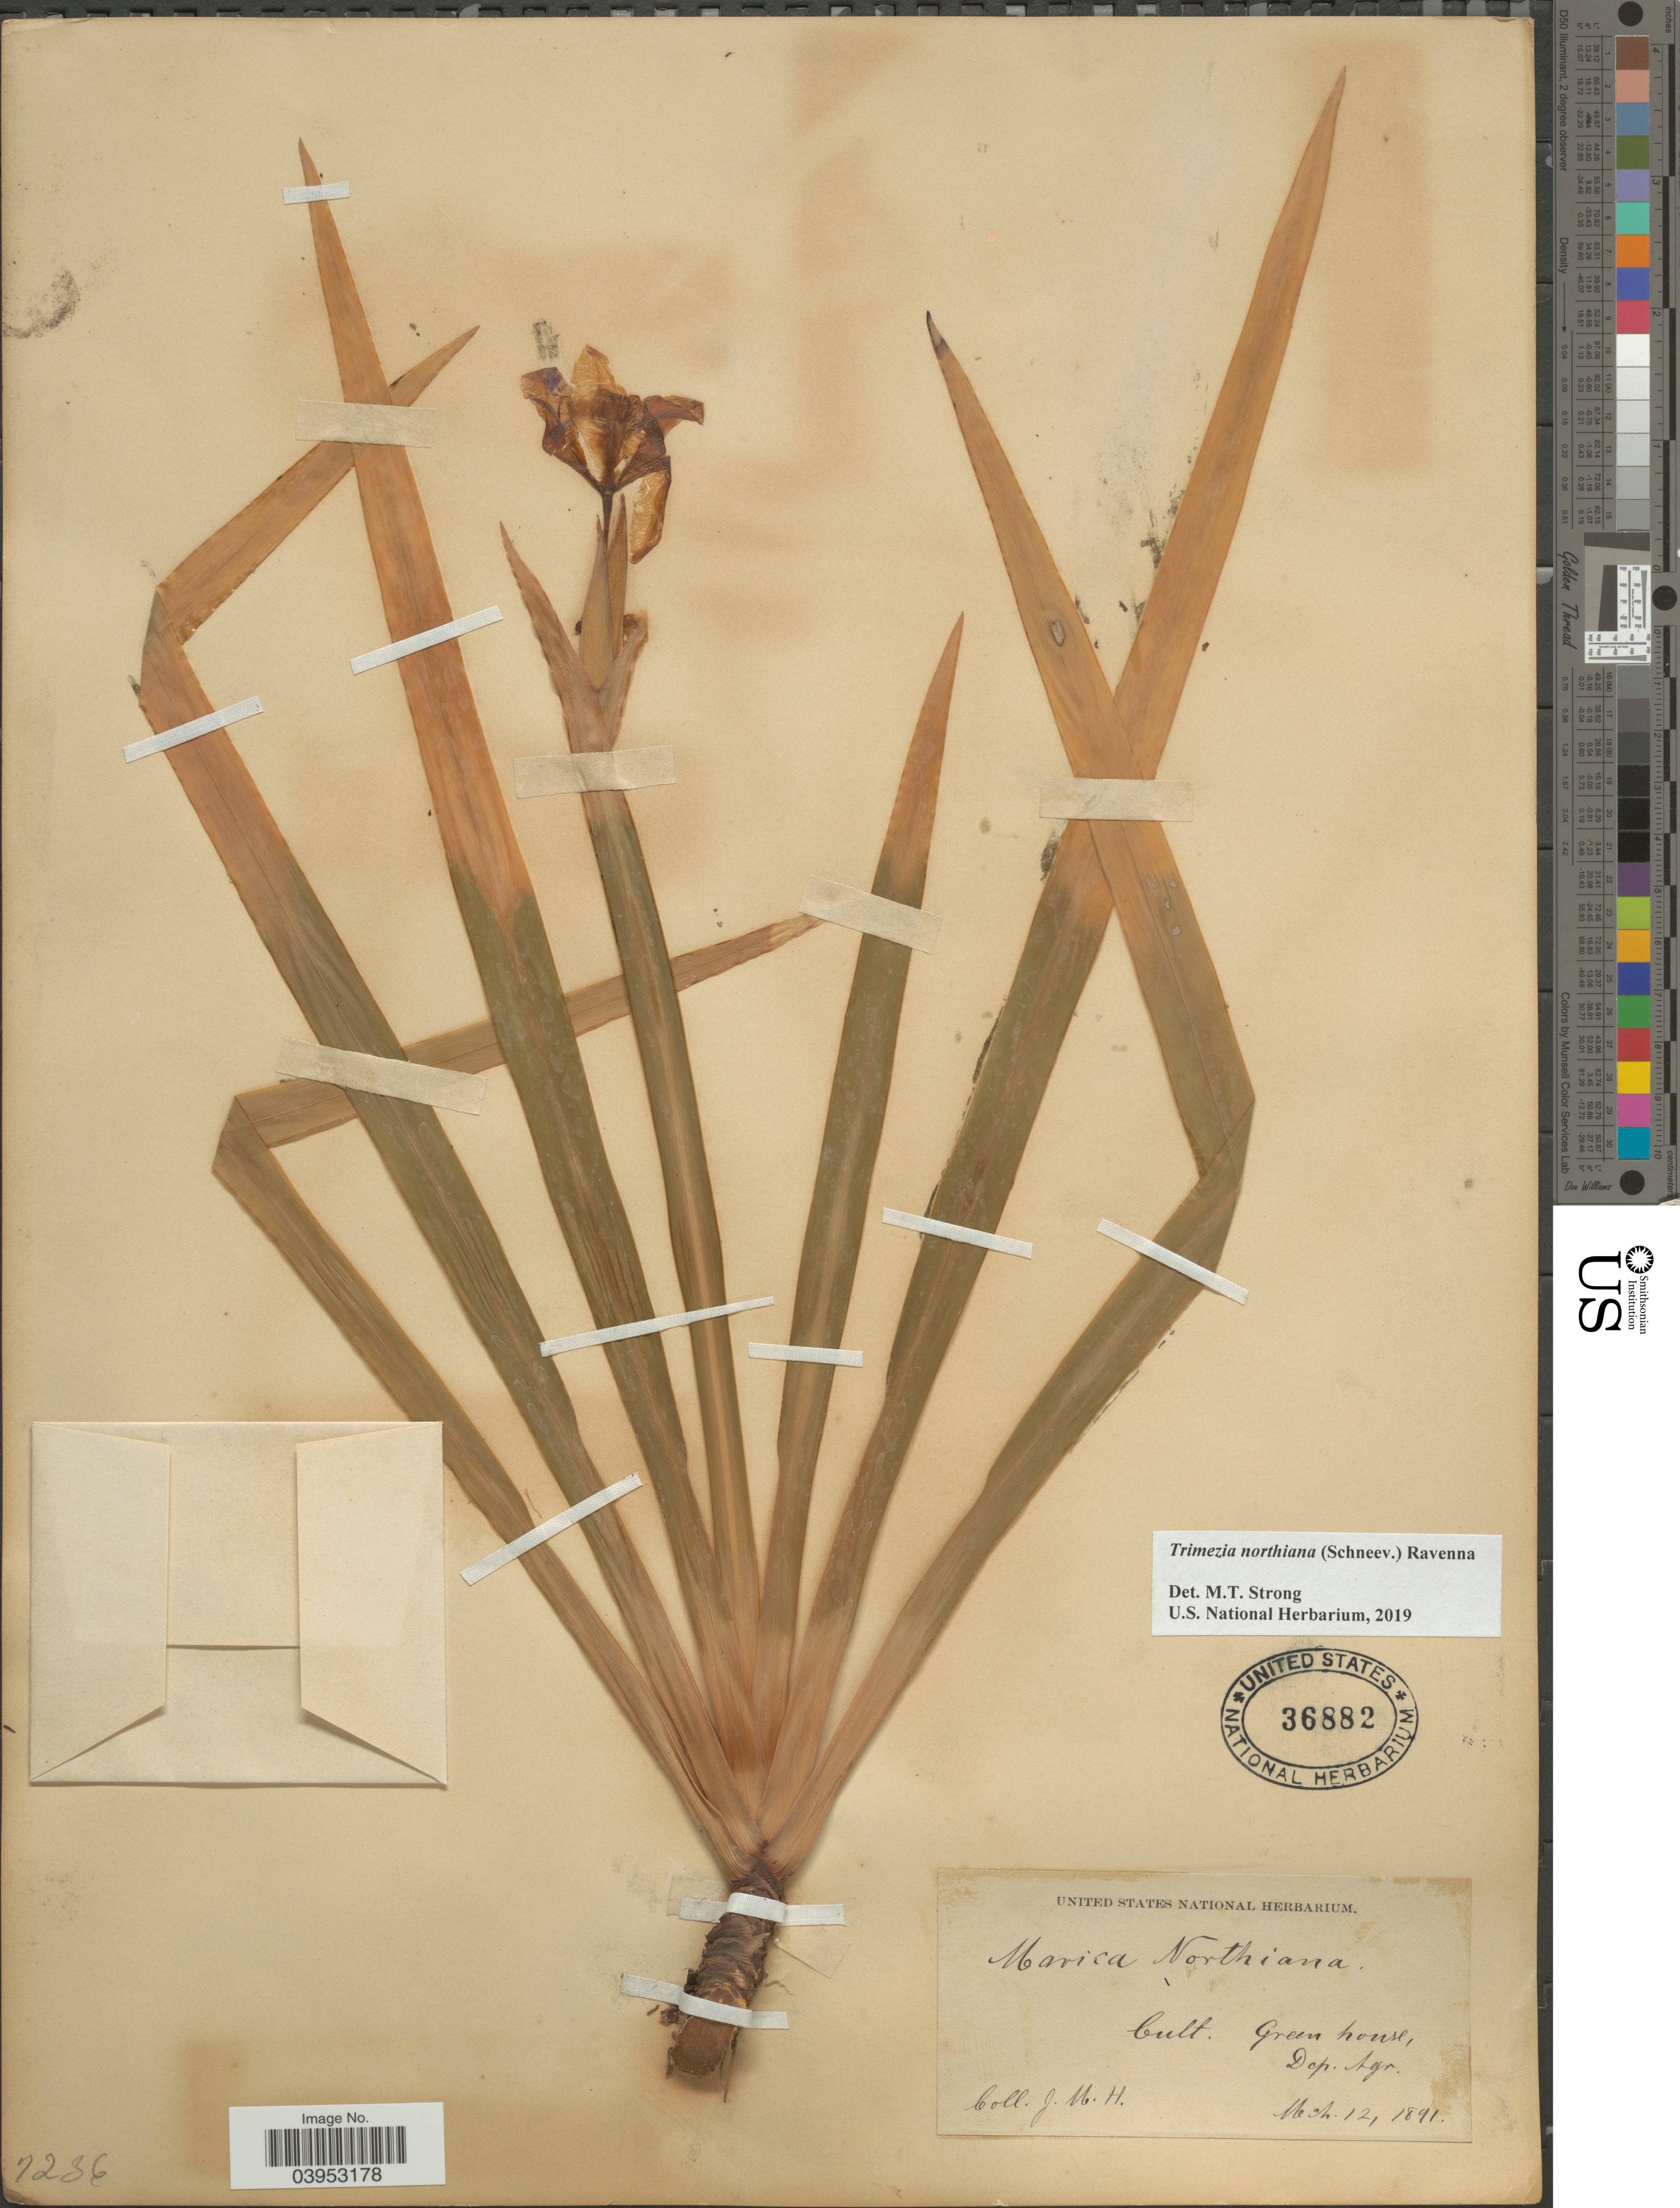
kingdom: Plantae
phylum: Tracheophyta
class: Liliopsida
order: Asparagales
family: Iridaceae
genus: Trimezia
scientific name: Trimezia northiana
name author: (Schneev.) Ravenna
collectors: J. M. H.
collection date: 1891-03-12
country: United States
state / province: District of Columbia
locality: Green house, Dep. Agr.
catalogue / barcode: US 36882